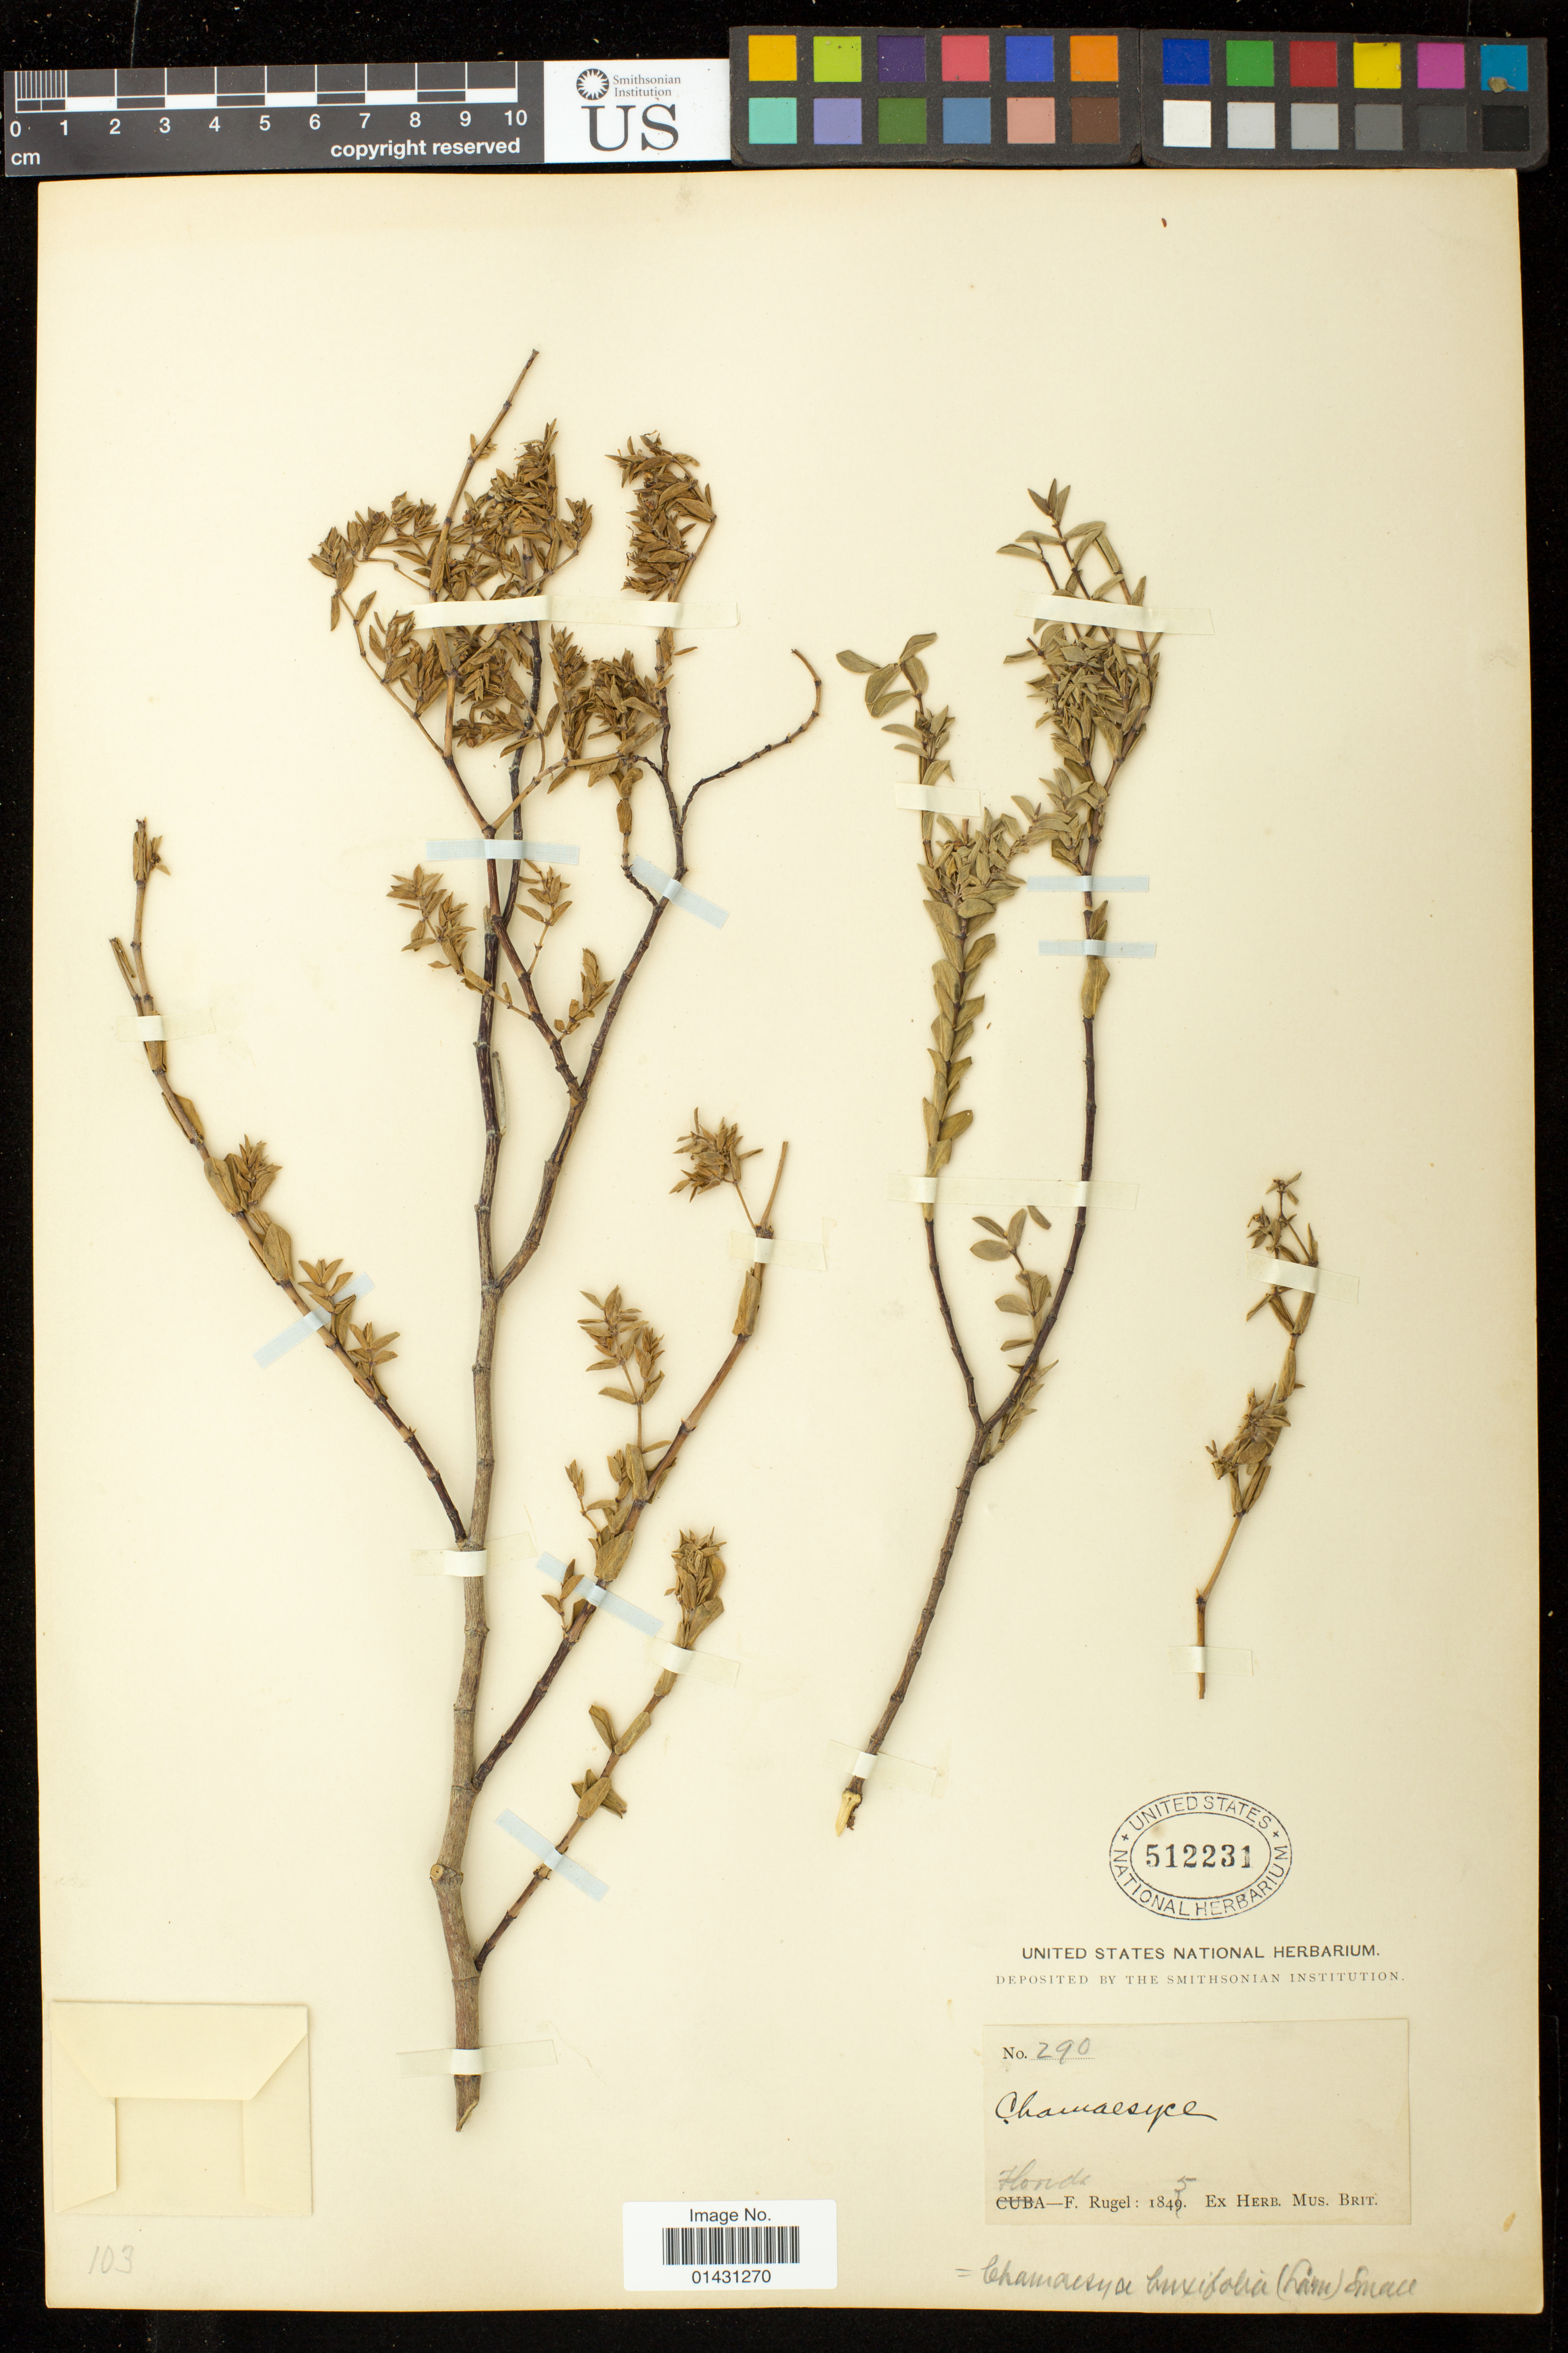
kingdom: Plantae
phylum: Tracheophyta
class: Magnoliopsida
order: Malpighiales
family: Euphorbiaceae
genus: Euphorbia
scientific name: Euphorbia mesembryanthemifolia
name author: Jacq.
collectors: F. Rugel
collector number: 290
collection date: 1845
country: United States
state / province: Florida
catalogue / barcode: US 512231